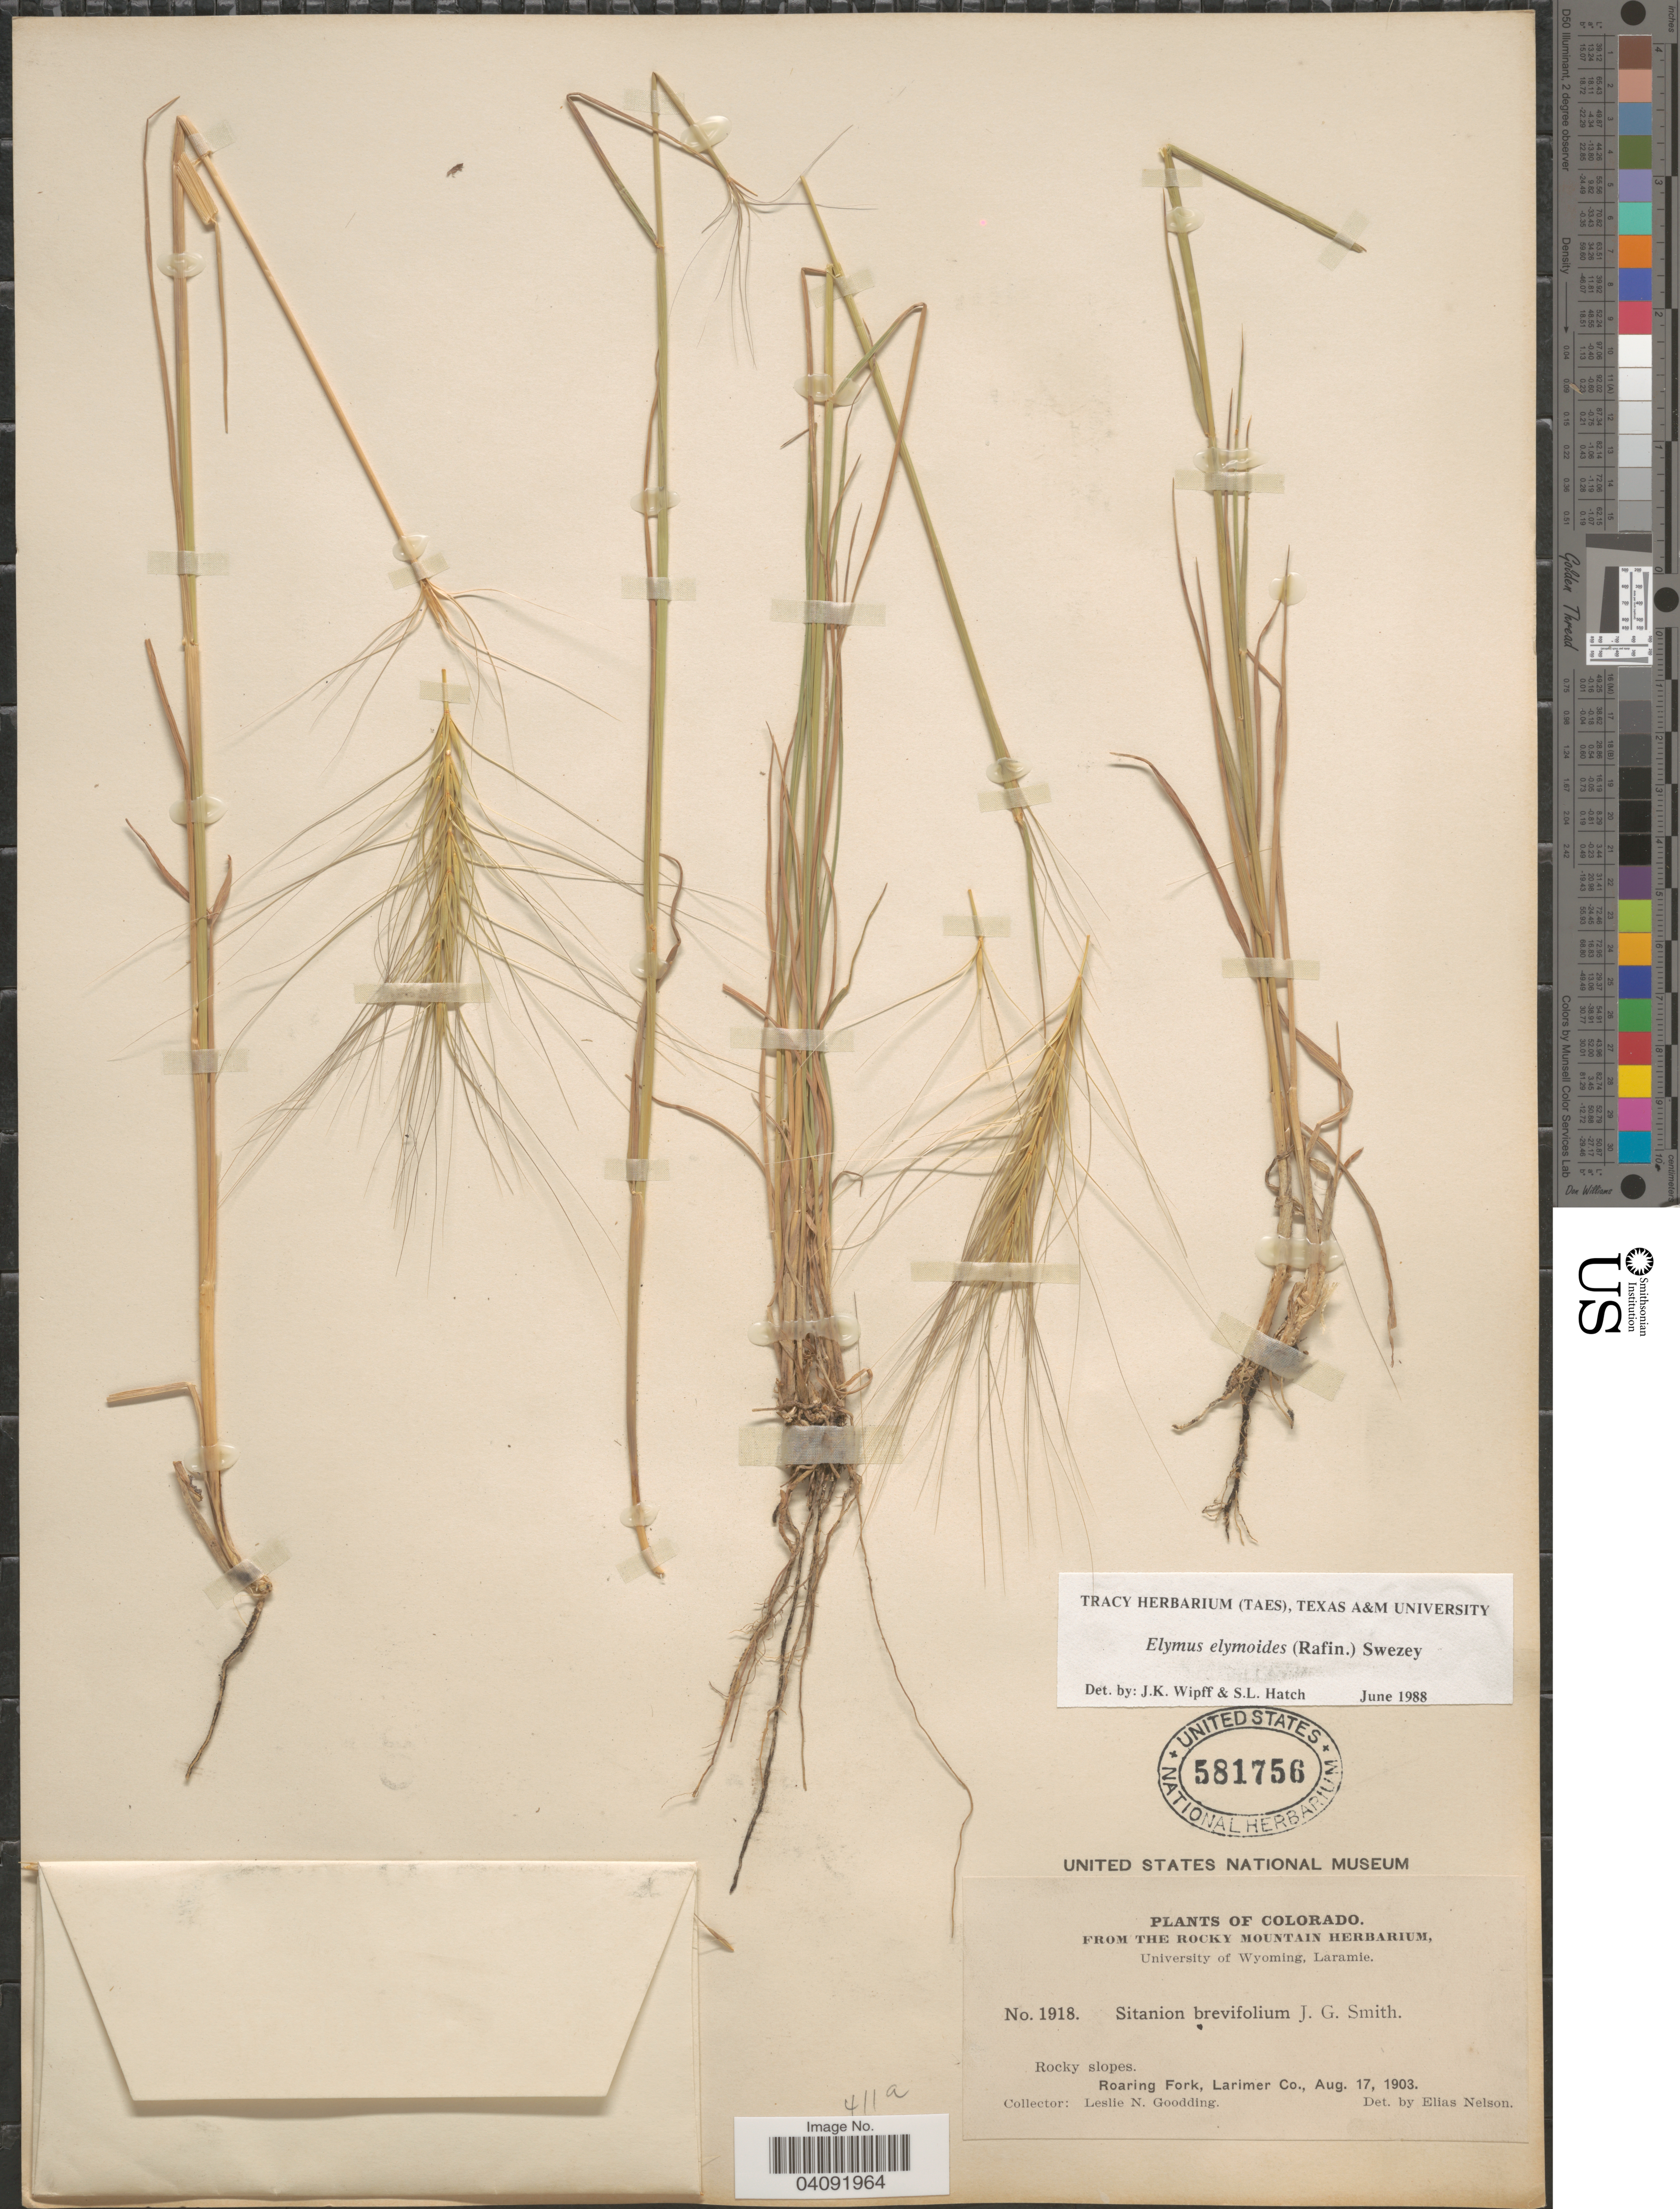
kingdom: Plantae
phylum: Tracheophyta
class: Liliopsida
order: Poales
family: Poaceae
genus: Elymus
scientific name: Elymus elymoides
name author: (Raf.) Swezey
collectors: L. N. Goodding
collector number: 1918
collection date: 1903-08-17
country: United States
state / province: Colorado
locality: Rocky slopes. Roaring Fork, Larimer Co.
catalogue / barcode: US 581756